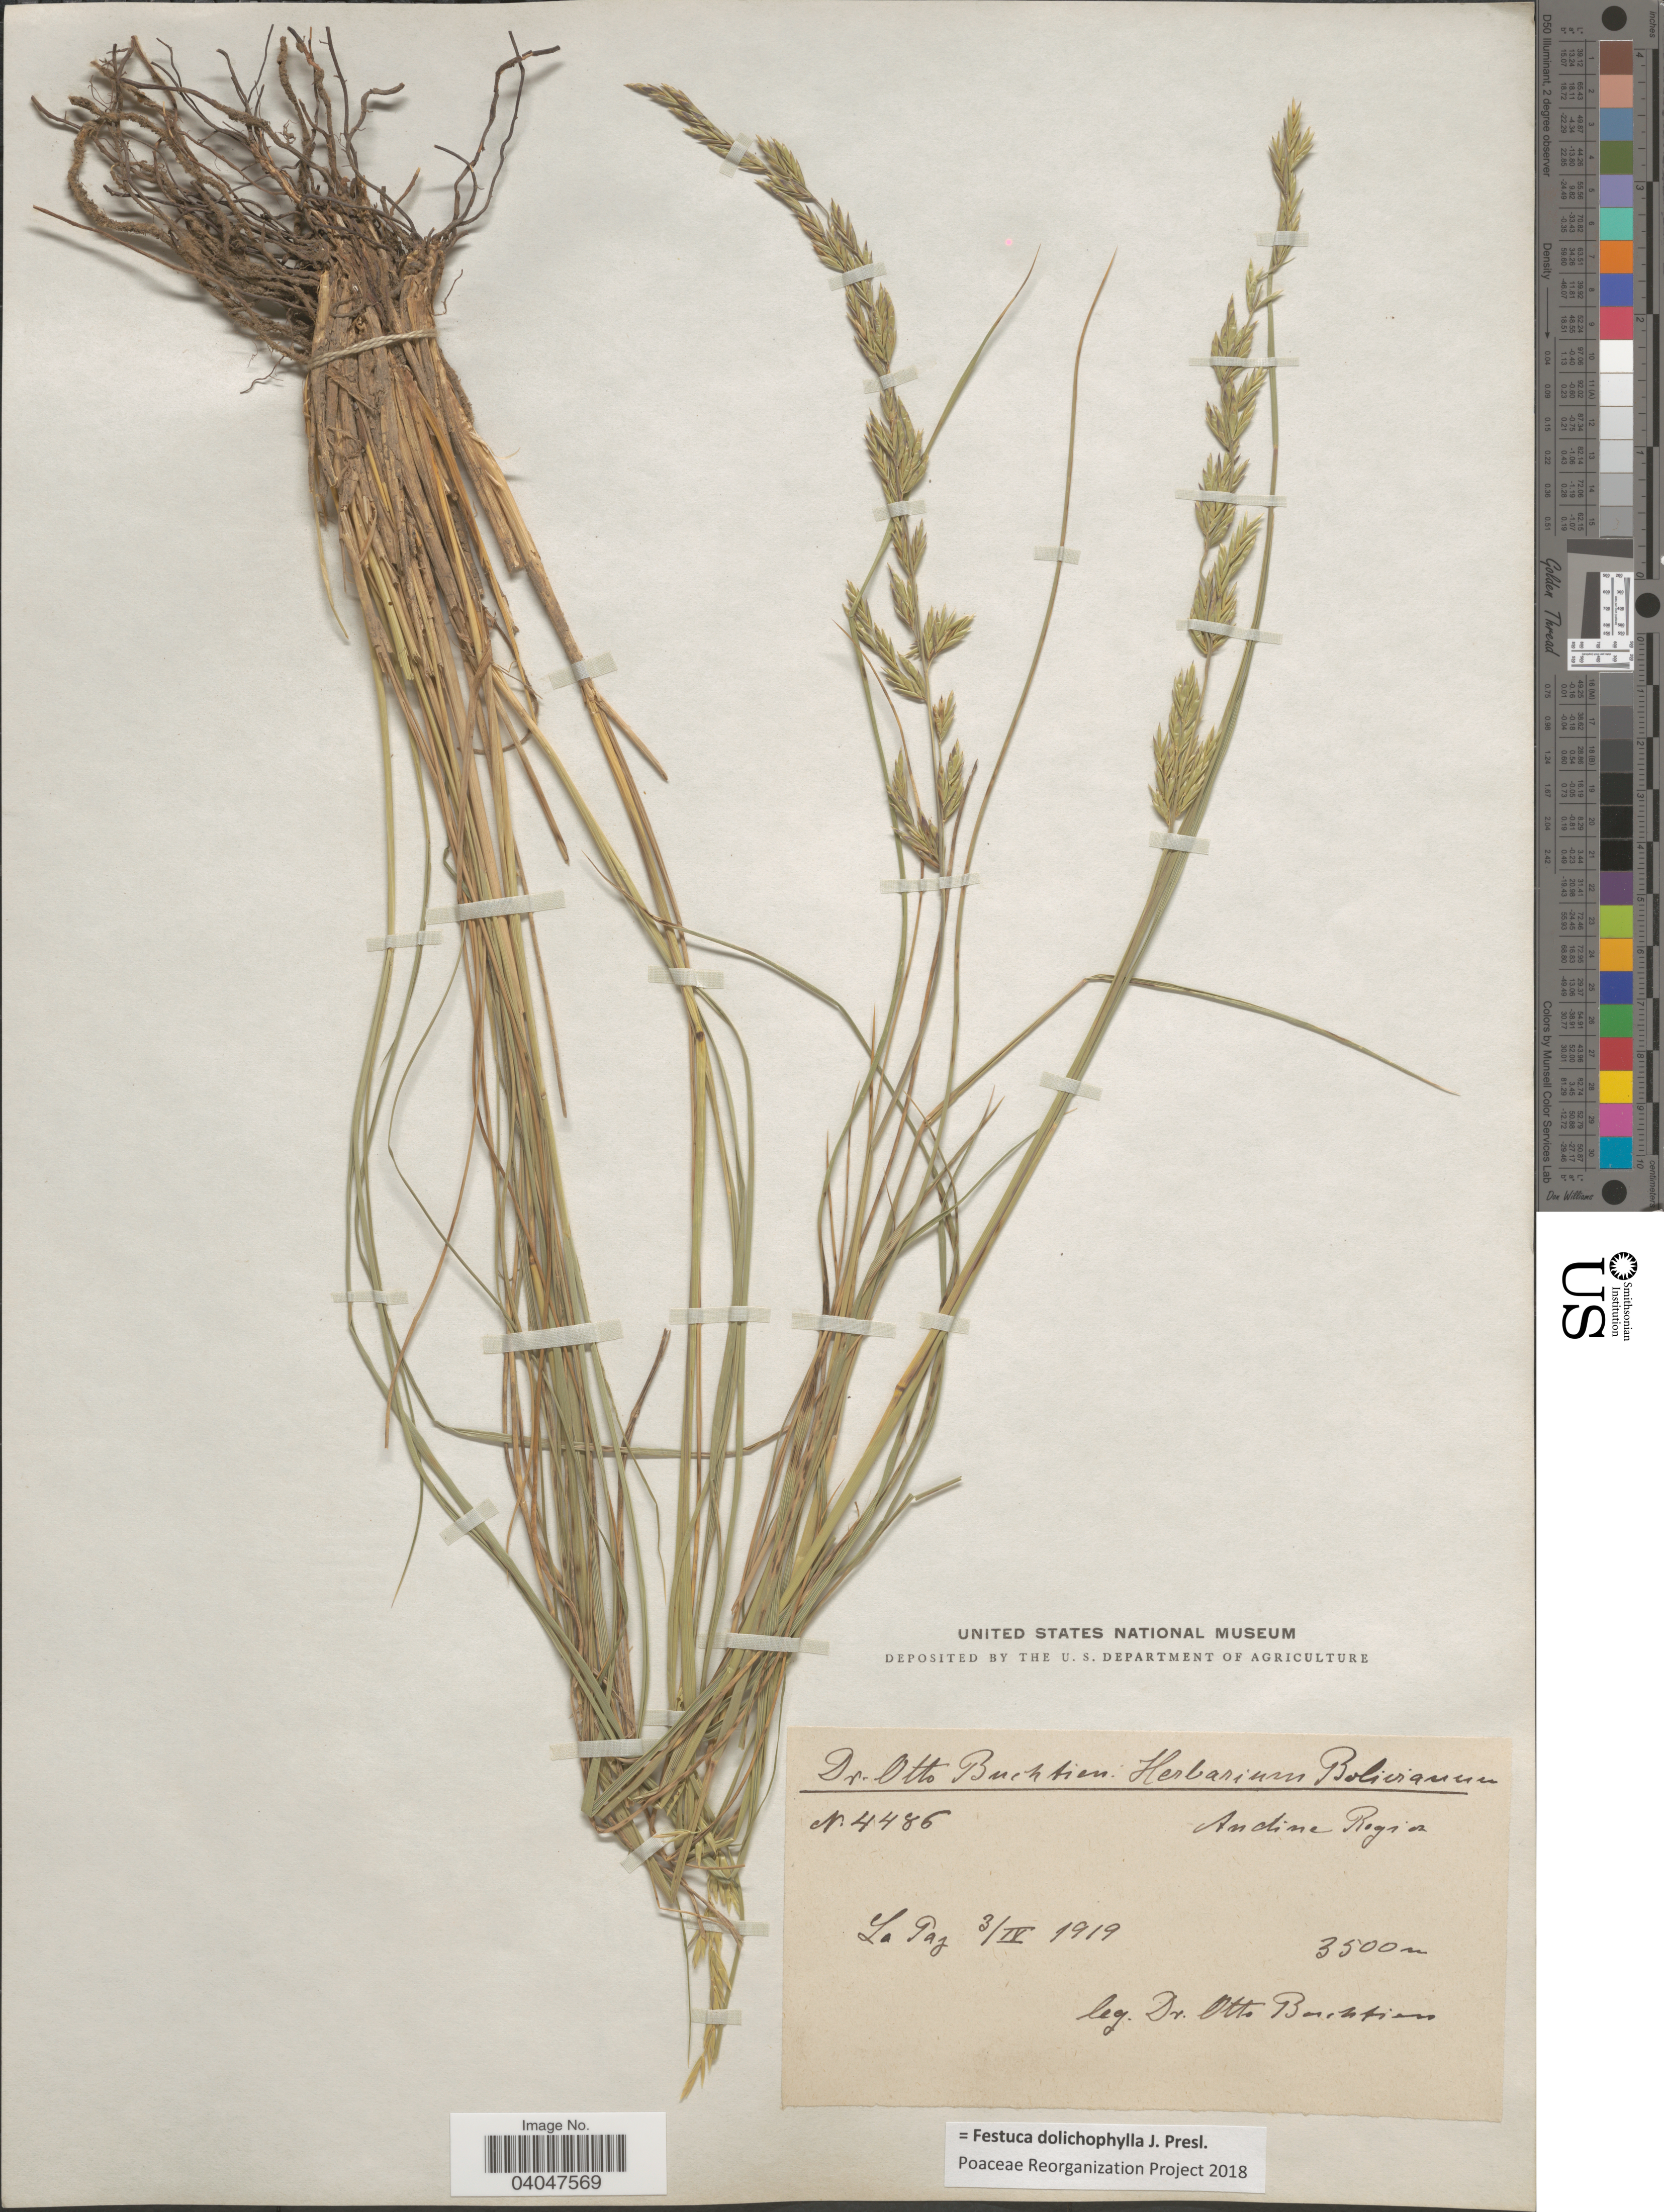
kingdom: Plantae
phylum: Tracheophyta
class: Liliopsida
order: Poales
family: Poaceae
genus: Festuca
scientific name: Festuca dolichophylla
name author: J. Presl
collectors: O. Buchtien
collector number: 4486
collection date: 1919-04-03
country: Bolivia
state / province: La Paz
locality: Andine Region.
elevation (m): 3500